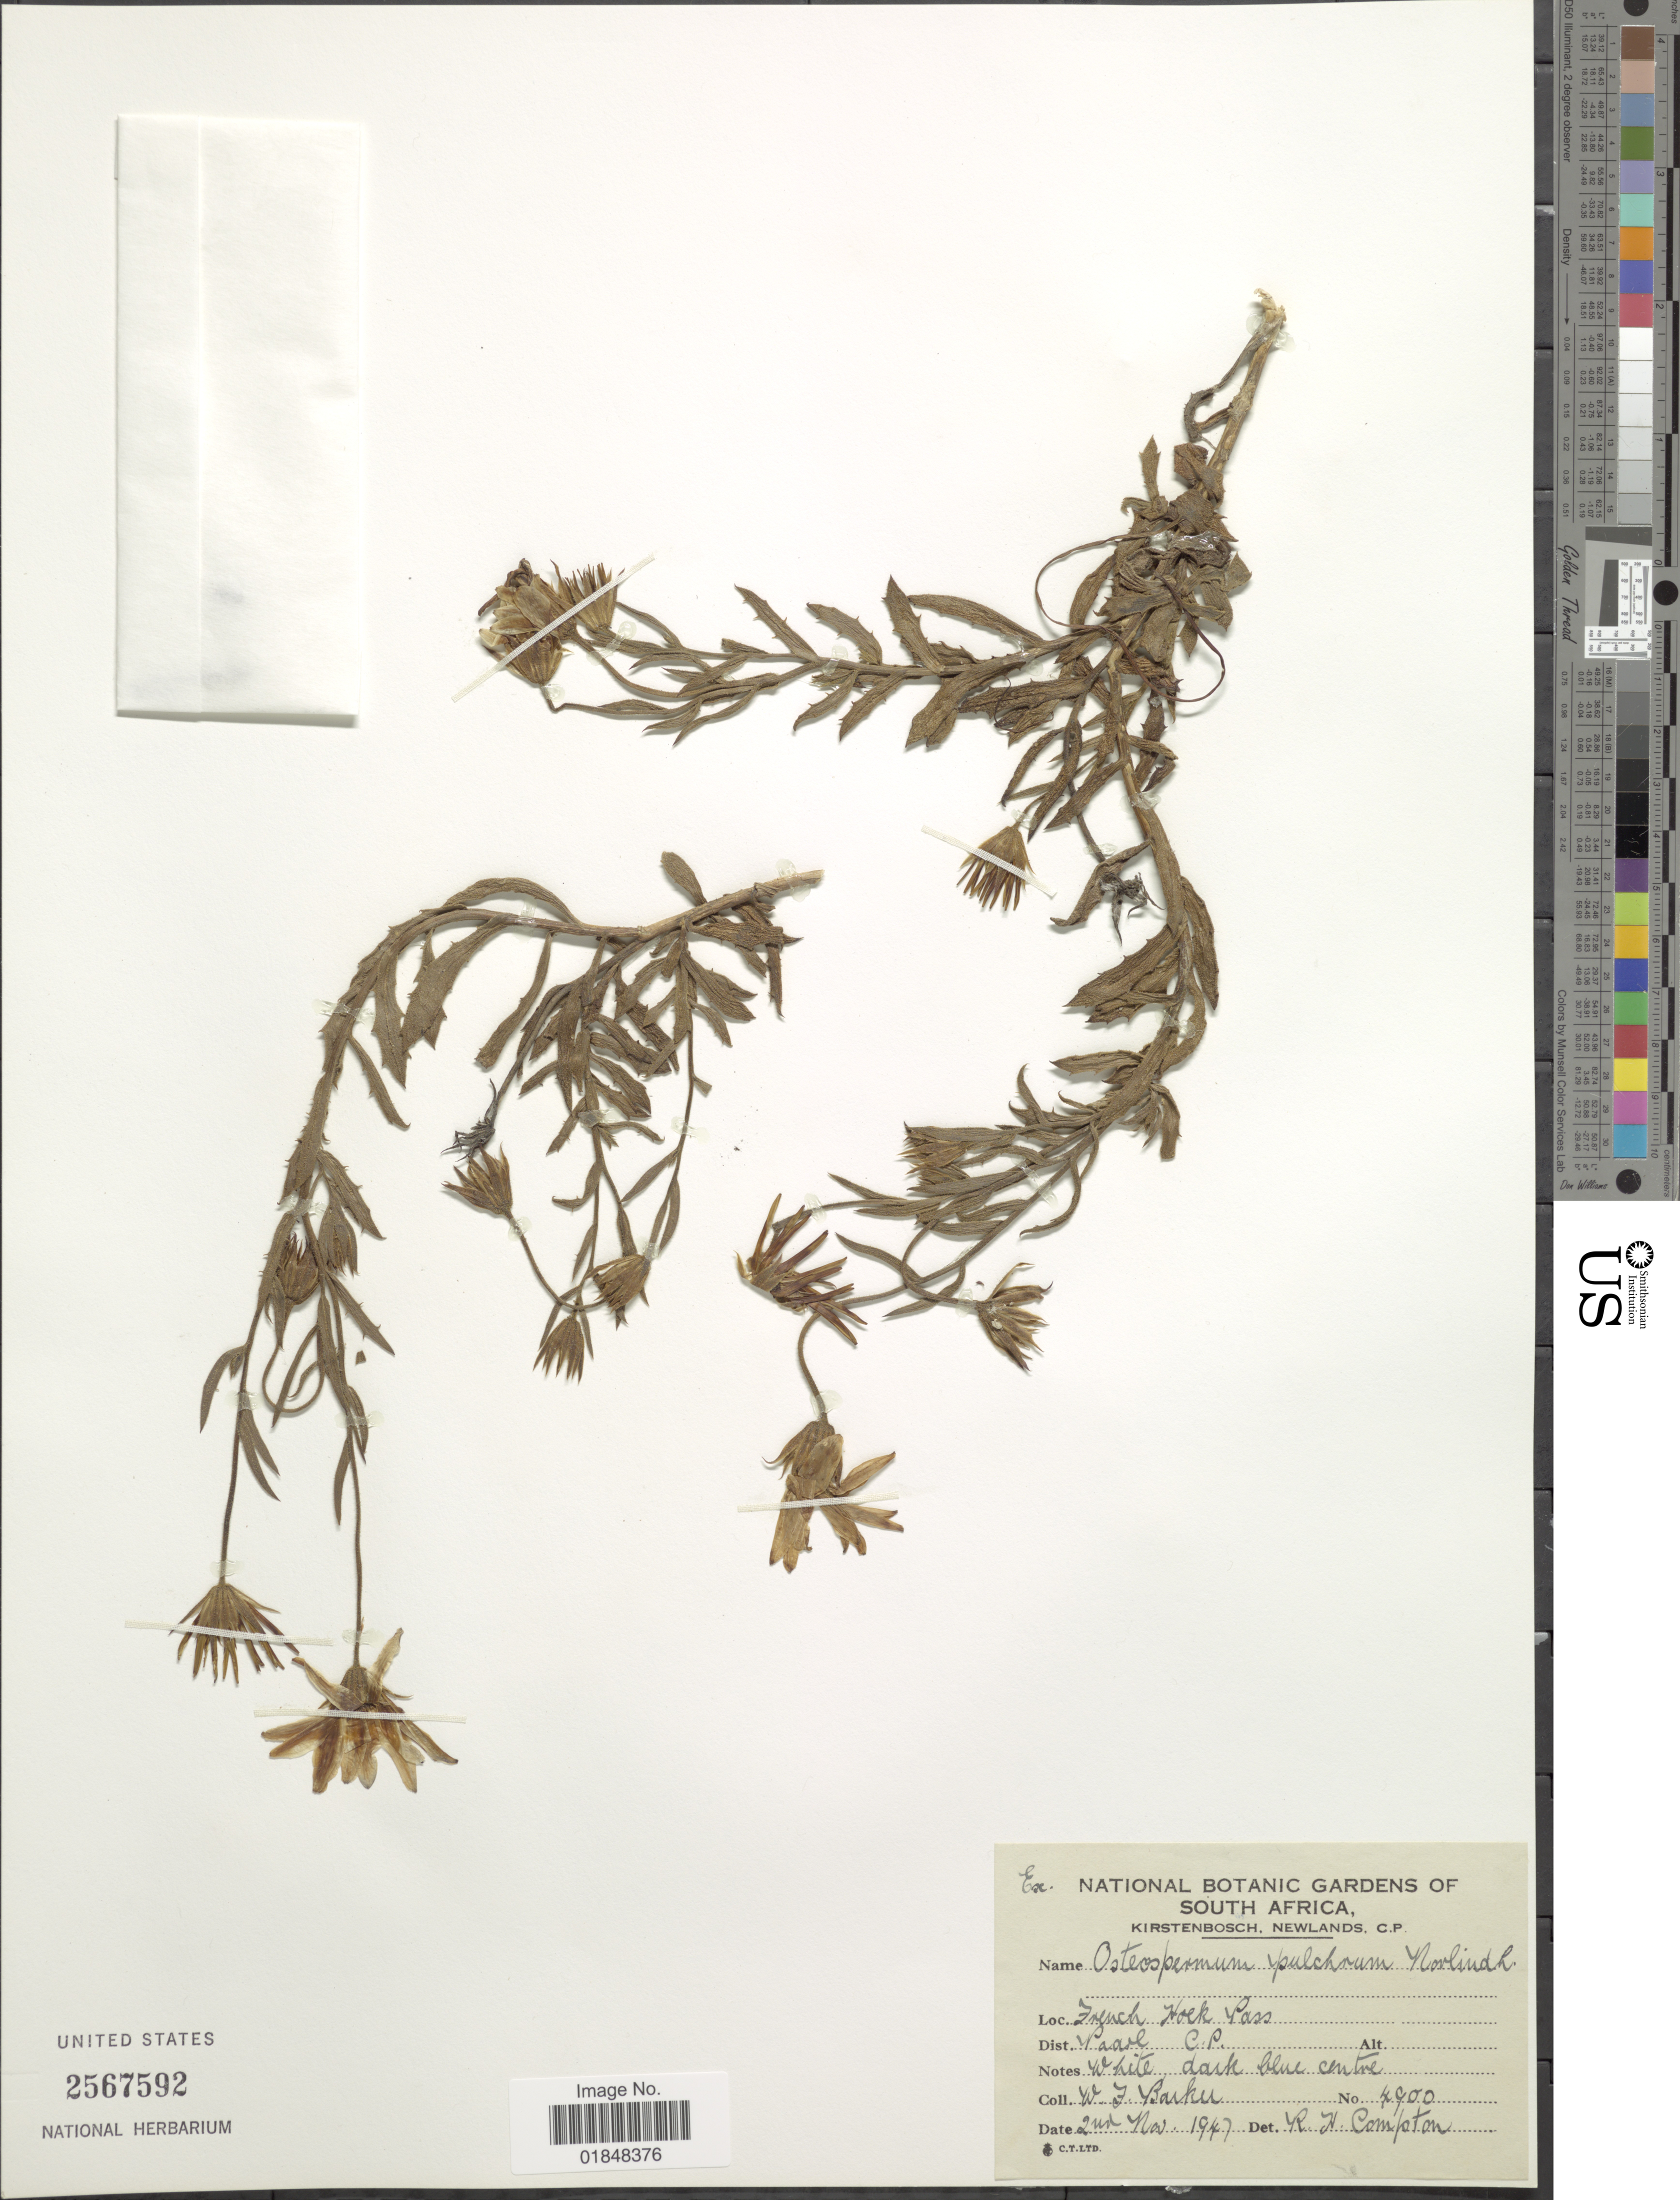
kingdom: Plantae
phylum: Tracheophyta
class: Magnoliopsida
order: Asterales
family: Asteraceae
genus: Dimorphotheca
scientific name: Dimorphotheca acutifolia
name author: Hutch.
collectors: W. F. Barker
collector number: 4900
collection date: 1947-11-02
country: South Africa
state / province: Western Cape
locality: French Hoek Pass. Dist. Paarl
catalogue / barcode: US 2567592